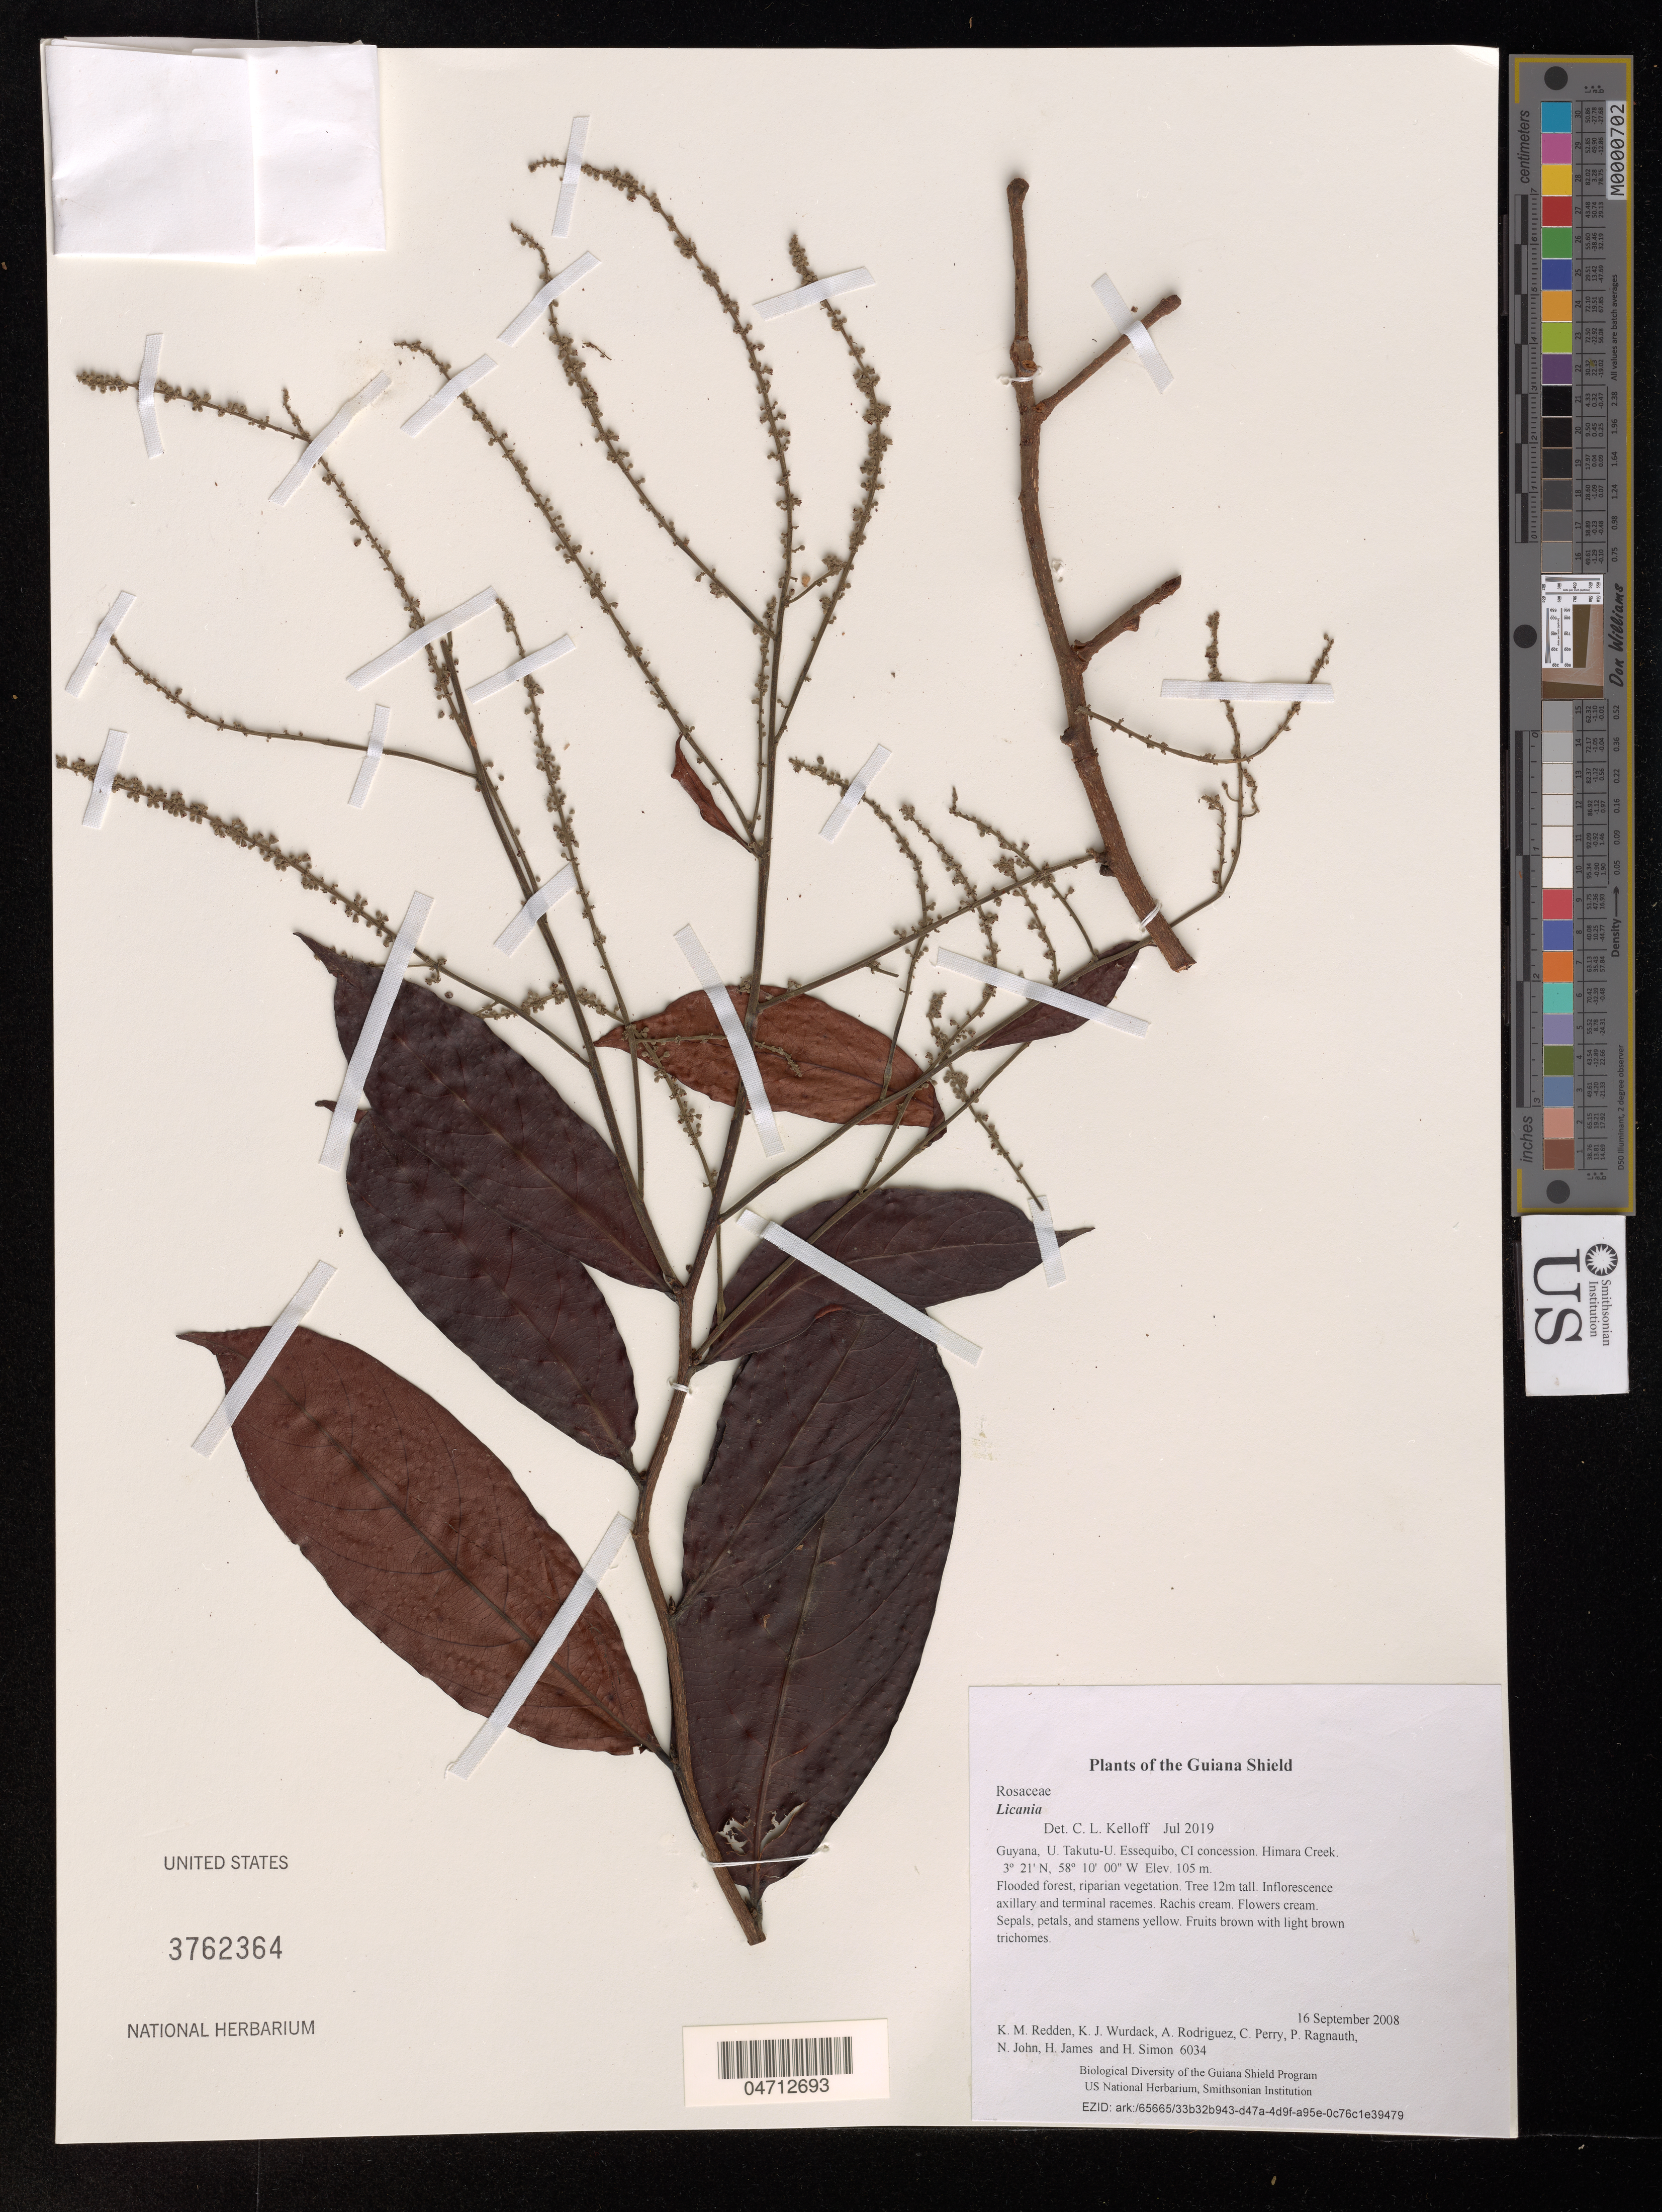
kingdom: Plantae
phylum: Tracheophyta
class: Magnoliopsida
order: Malpighiales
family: Chrysobalanaceae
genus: Licania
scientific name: Licania sp.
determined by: Kelloff, C. L.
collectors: K. M. Redden, K. Wurdack, A. Rodriguez, C. Perry, P. Ragnauth, N. John, H. James & H. Simon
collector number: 6034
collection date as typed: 16 September 2008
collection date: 2008-09-16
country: Guyana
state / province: U. Takutu-U. Essequibo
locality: CI concession. Himara Creek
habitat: Flooded forest, riparian vegetation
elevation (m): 105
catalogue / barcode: US 3762364